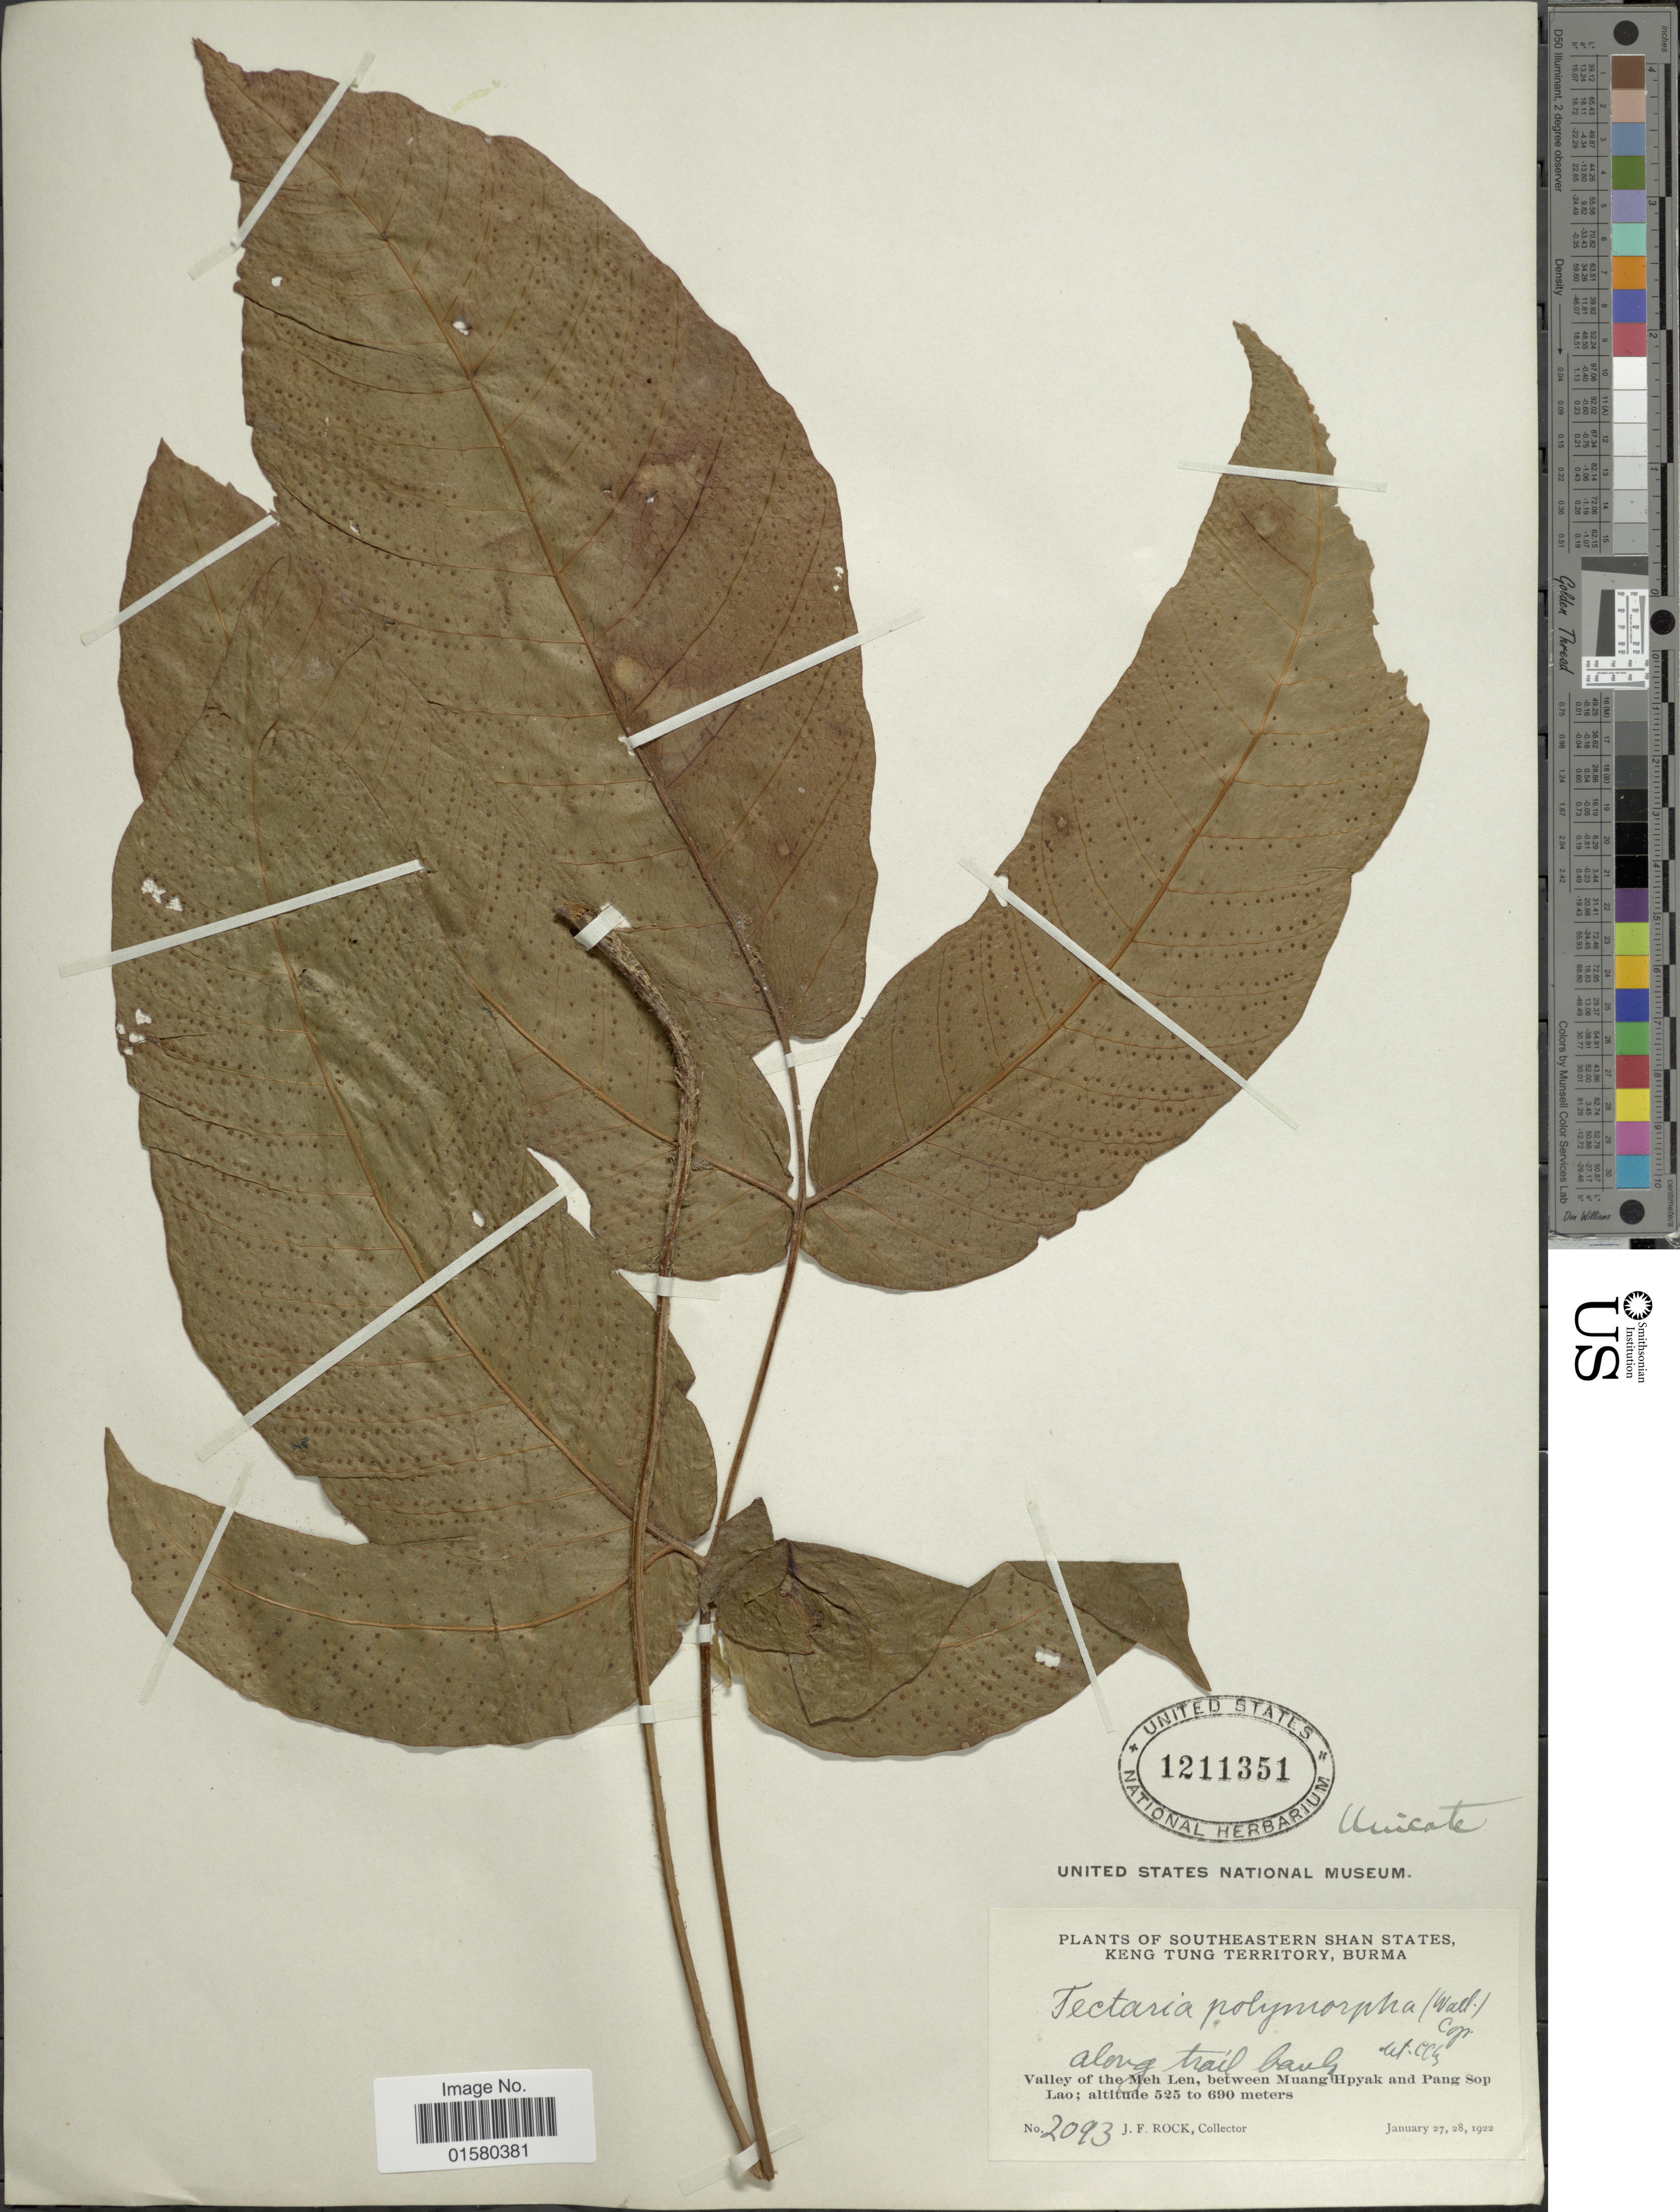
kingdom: Plantae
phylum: Tracheophyta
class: Polypodiopsida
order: Polypodiales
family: Tectariaceae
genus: Tectaria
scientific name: Tectaria polymorpha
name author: (Wall. ex Hook.) Copel.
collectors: J. Rock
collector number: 2093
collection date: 1922-01-27/1922-01-28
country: Myanmar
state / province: Shan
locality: Southeastern Shan States, Keng Tung Territory, Burma, Valley of the Meh Len, between Muang Hpyak and Pang Sop Lao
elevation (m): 525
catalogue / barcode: US 1211351